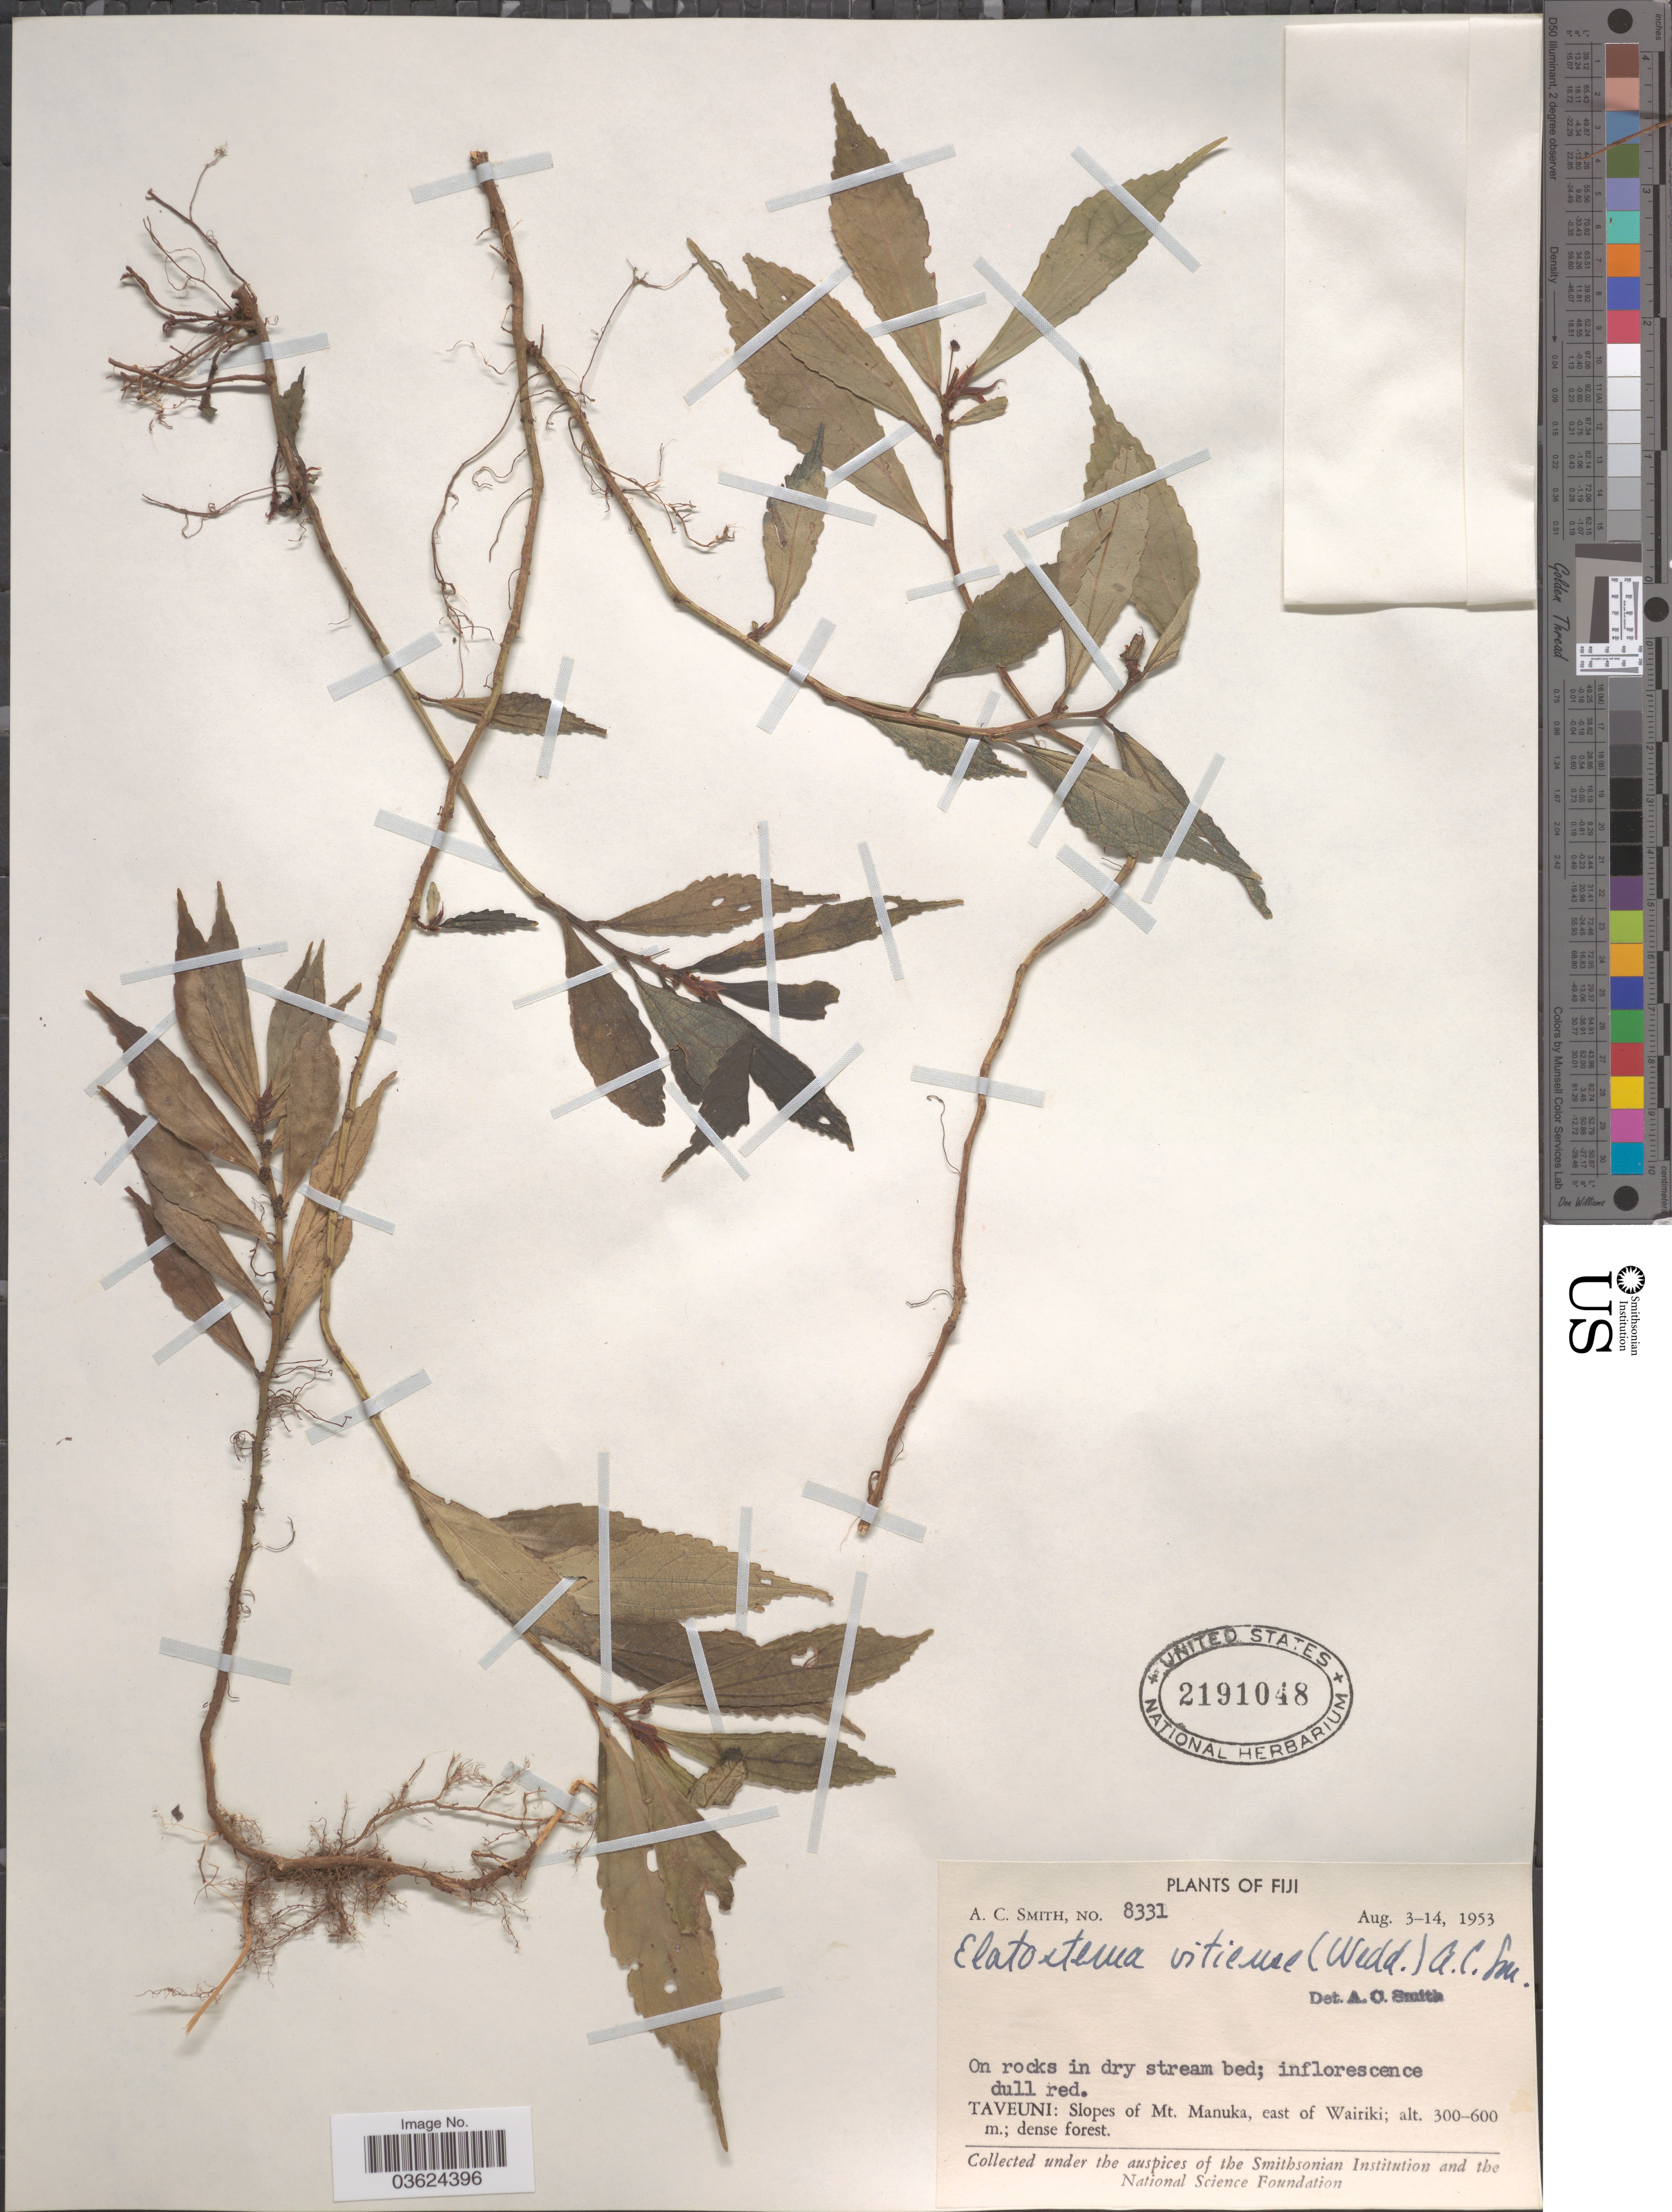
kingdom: Plantae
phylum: Tracheophyta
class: Magnoliopsida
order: Rosales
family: Urticaceae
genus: Elatostema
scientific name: Elatostema vitiense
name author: (A. Gray ex Wedd.) A.C. Sm.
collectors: A. C. Smith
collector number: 8331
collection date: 1953-08-03/1953-08-14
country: Fiji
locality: Taveuni: Slopes of Mt. Manuka, east of Wairiki.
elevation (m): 300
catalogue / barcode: US 2191048